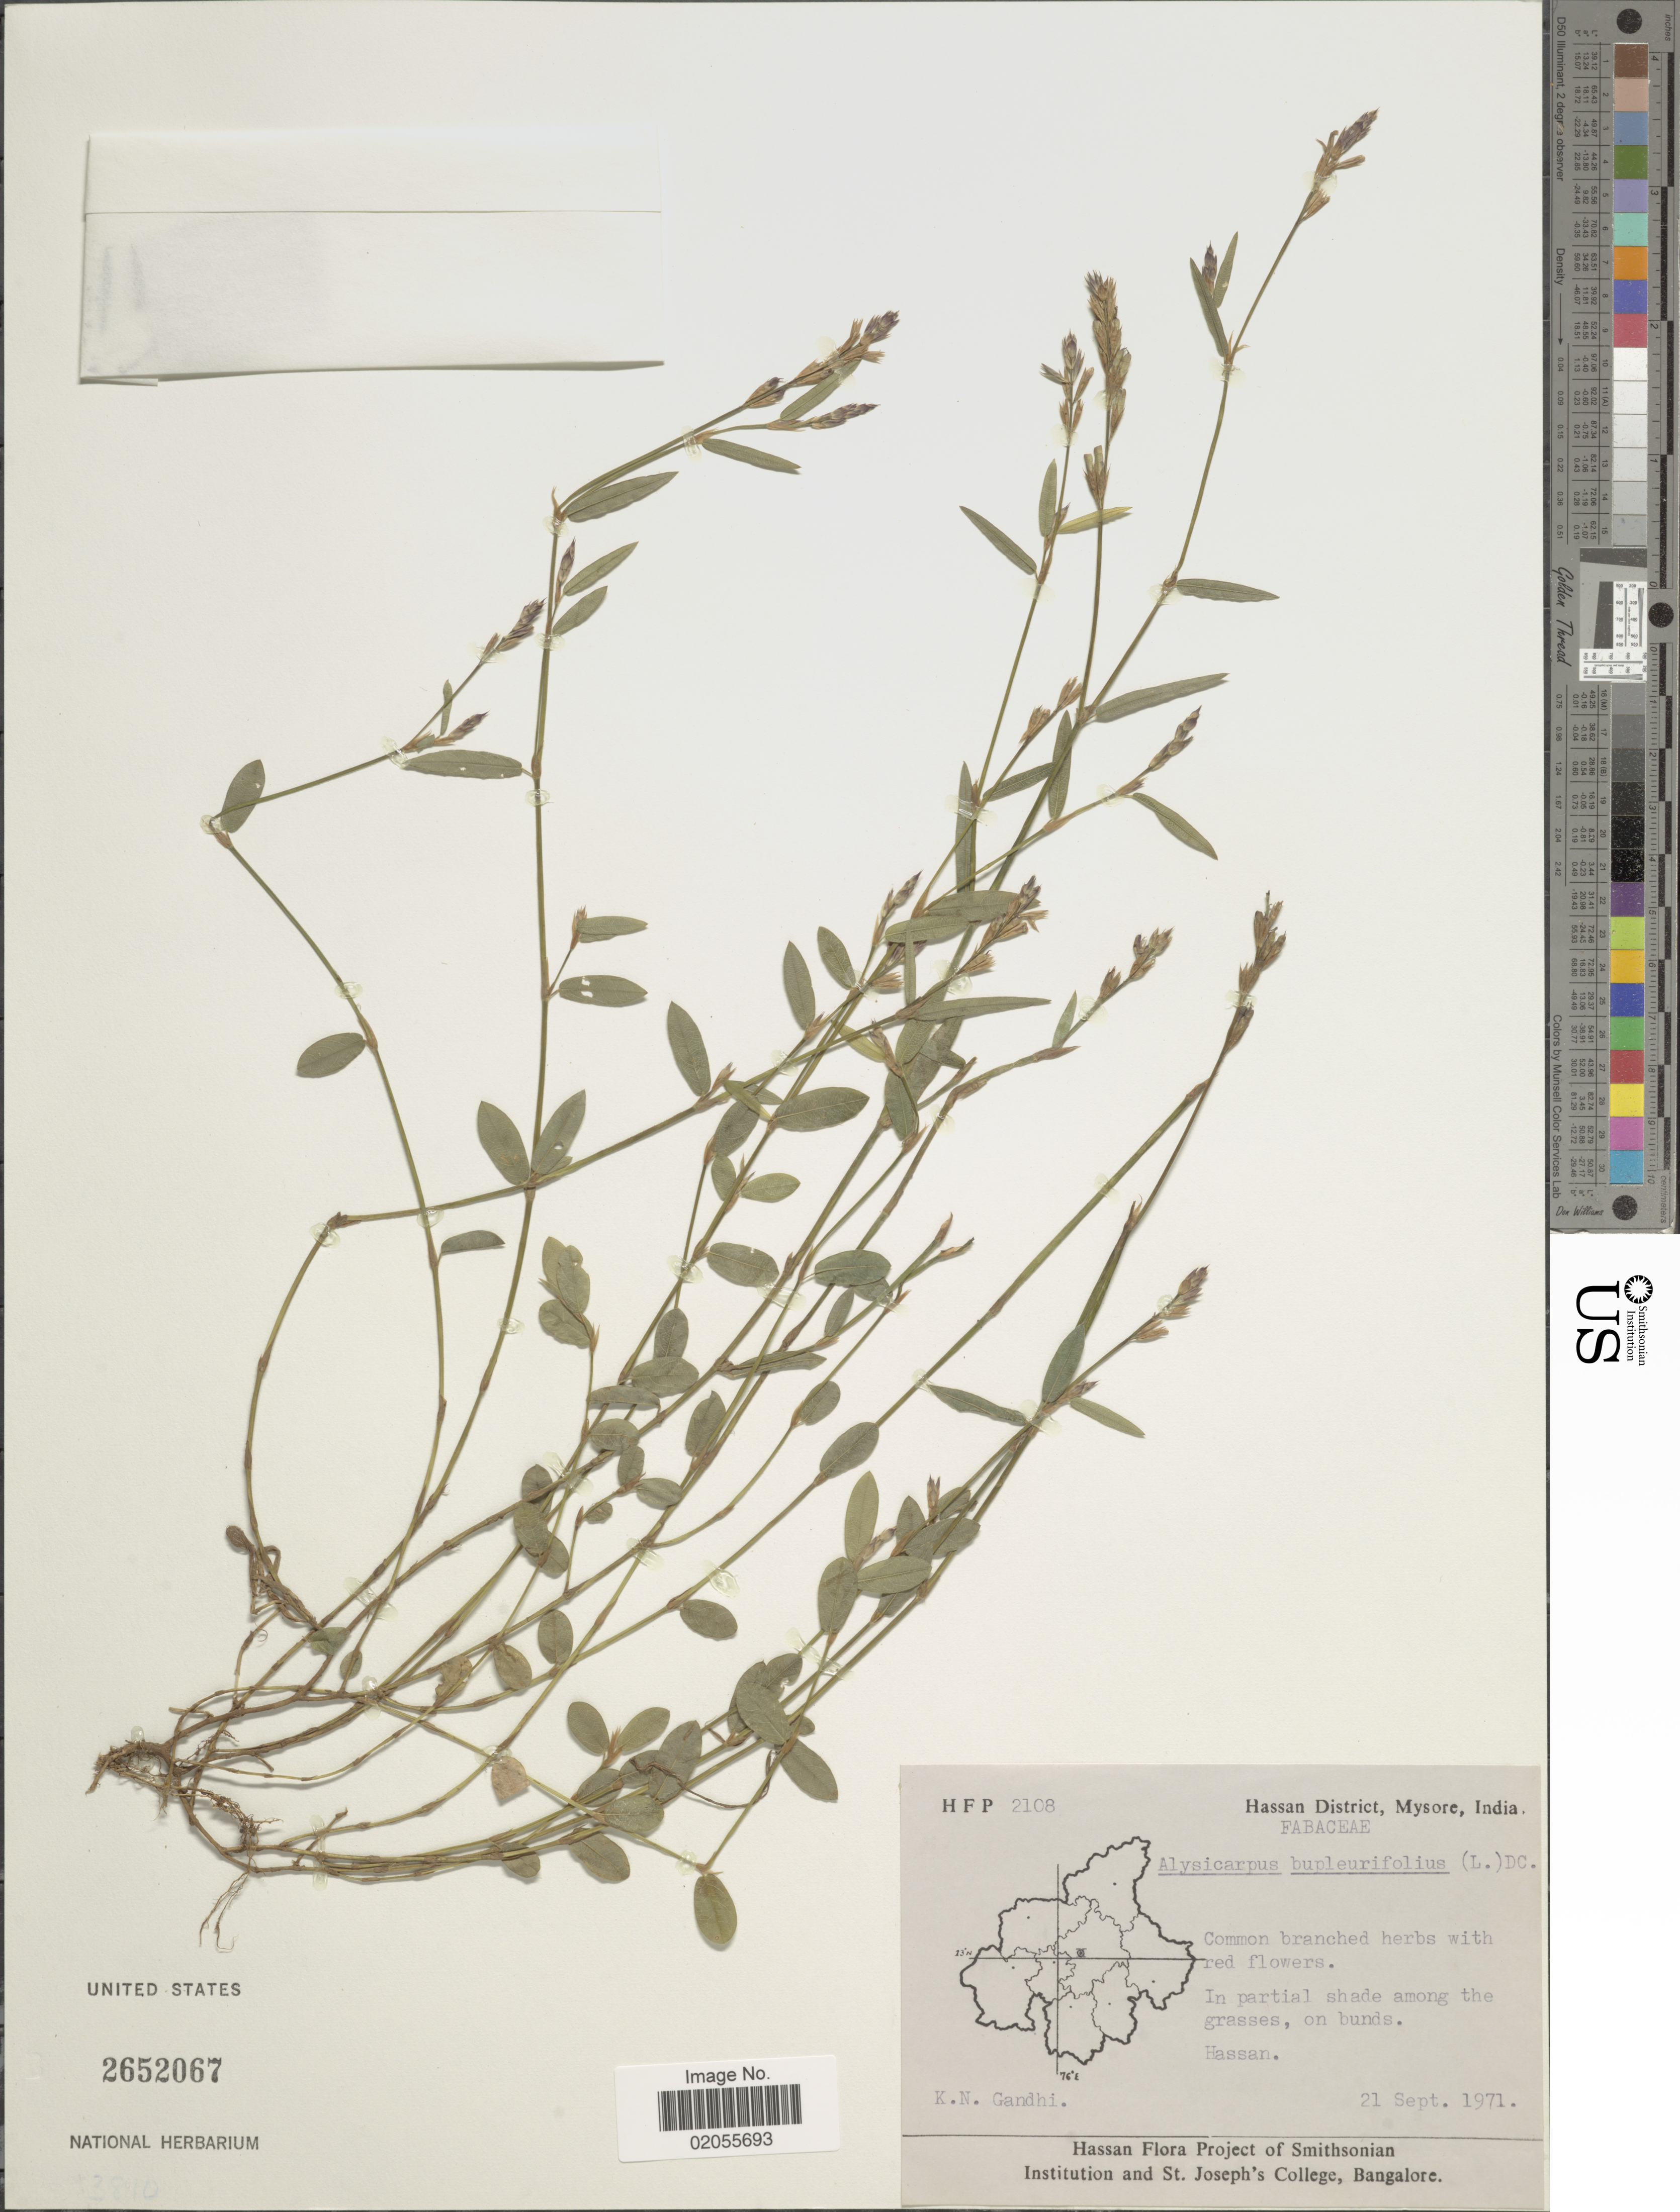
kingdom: Plantae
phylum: Tracheophyta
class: Magnoliopsida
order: Fabales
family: Fabaceae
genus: Alysicarpus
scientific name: Alysicarpus bupleurifolius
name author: (L.) DC.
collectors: K. N. Gandhi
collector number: HFP 2108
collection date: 1971-09-21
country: India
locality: Hassan District, Mysore, Hassan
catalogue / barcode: US 2652067